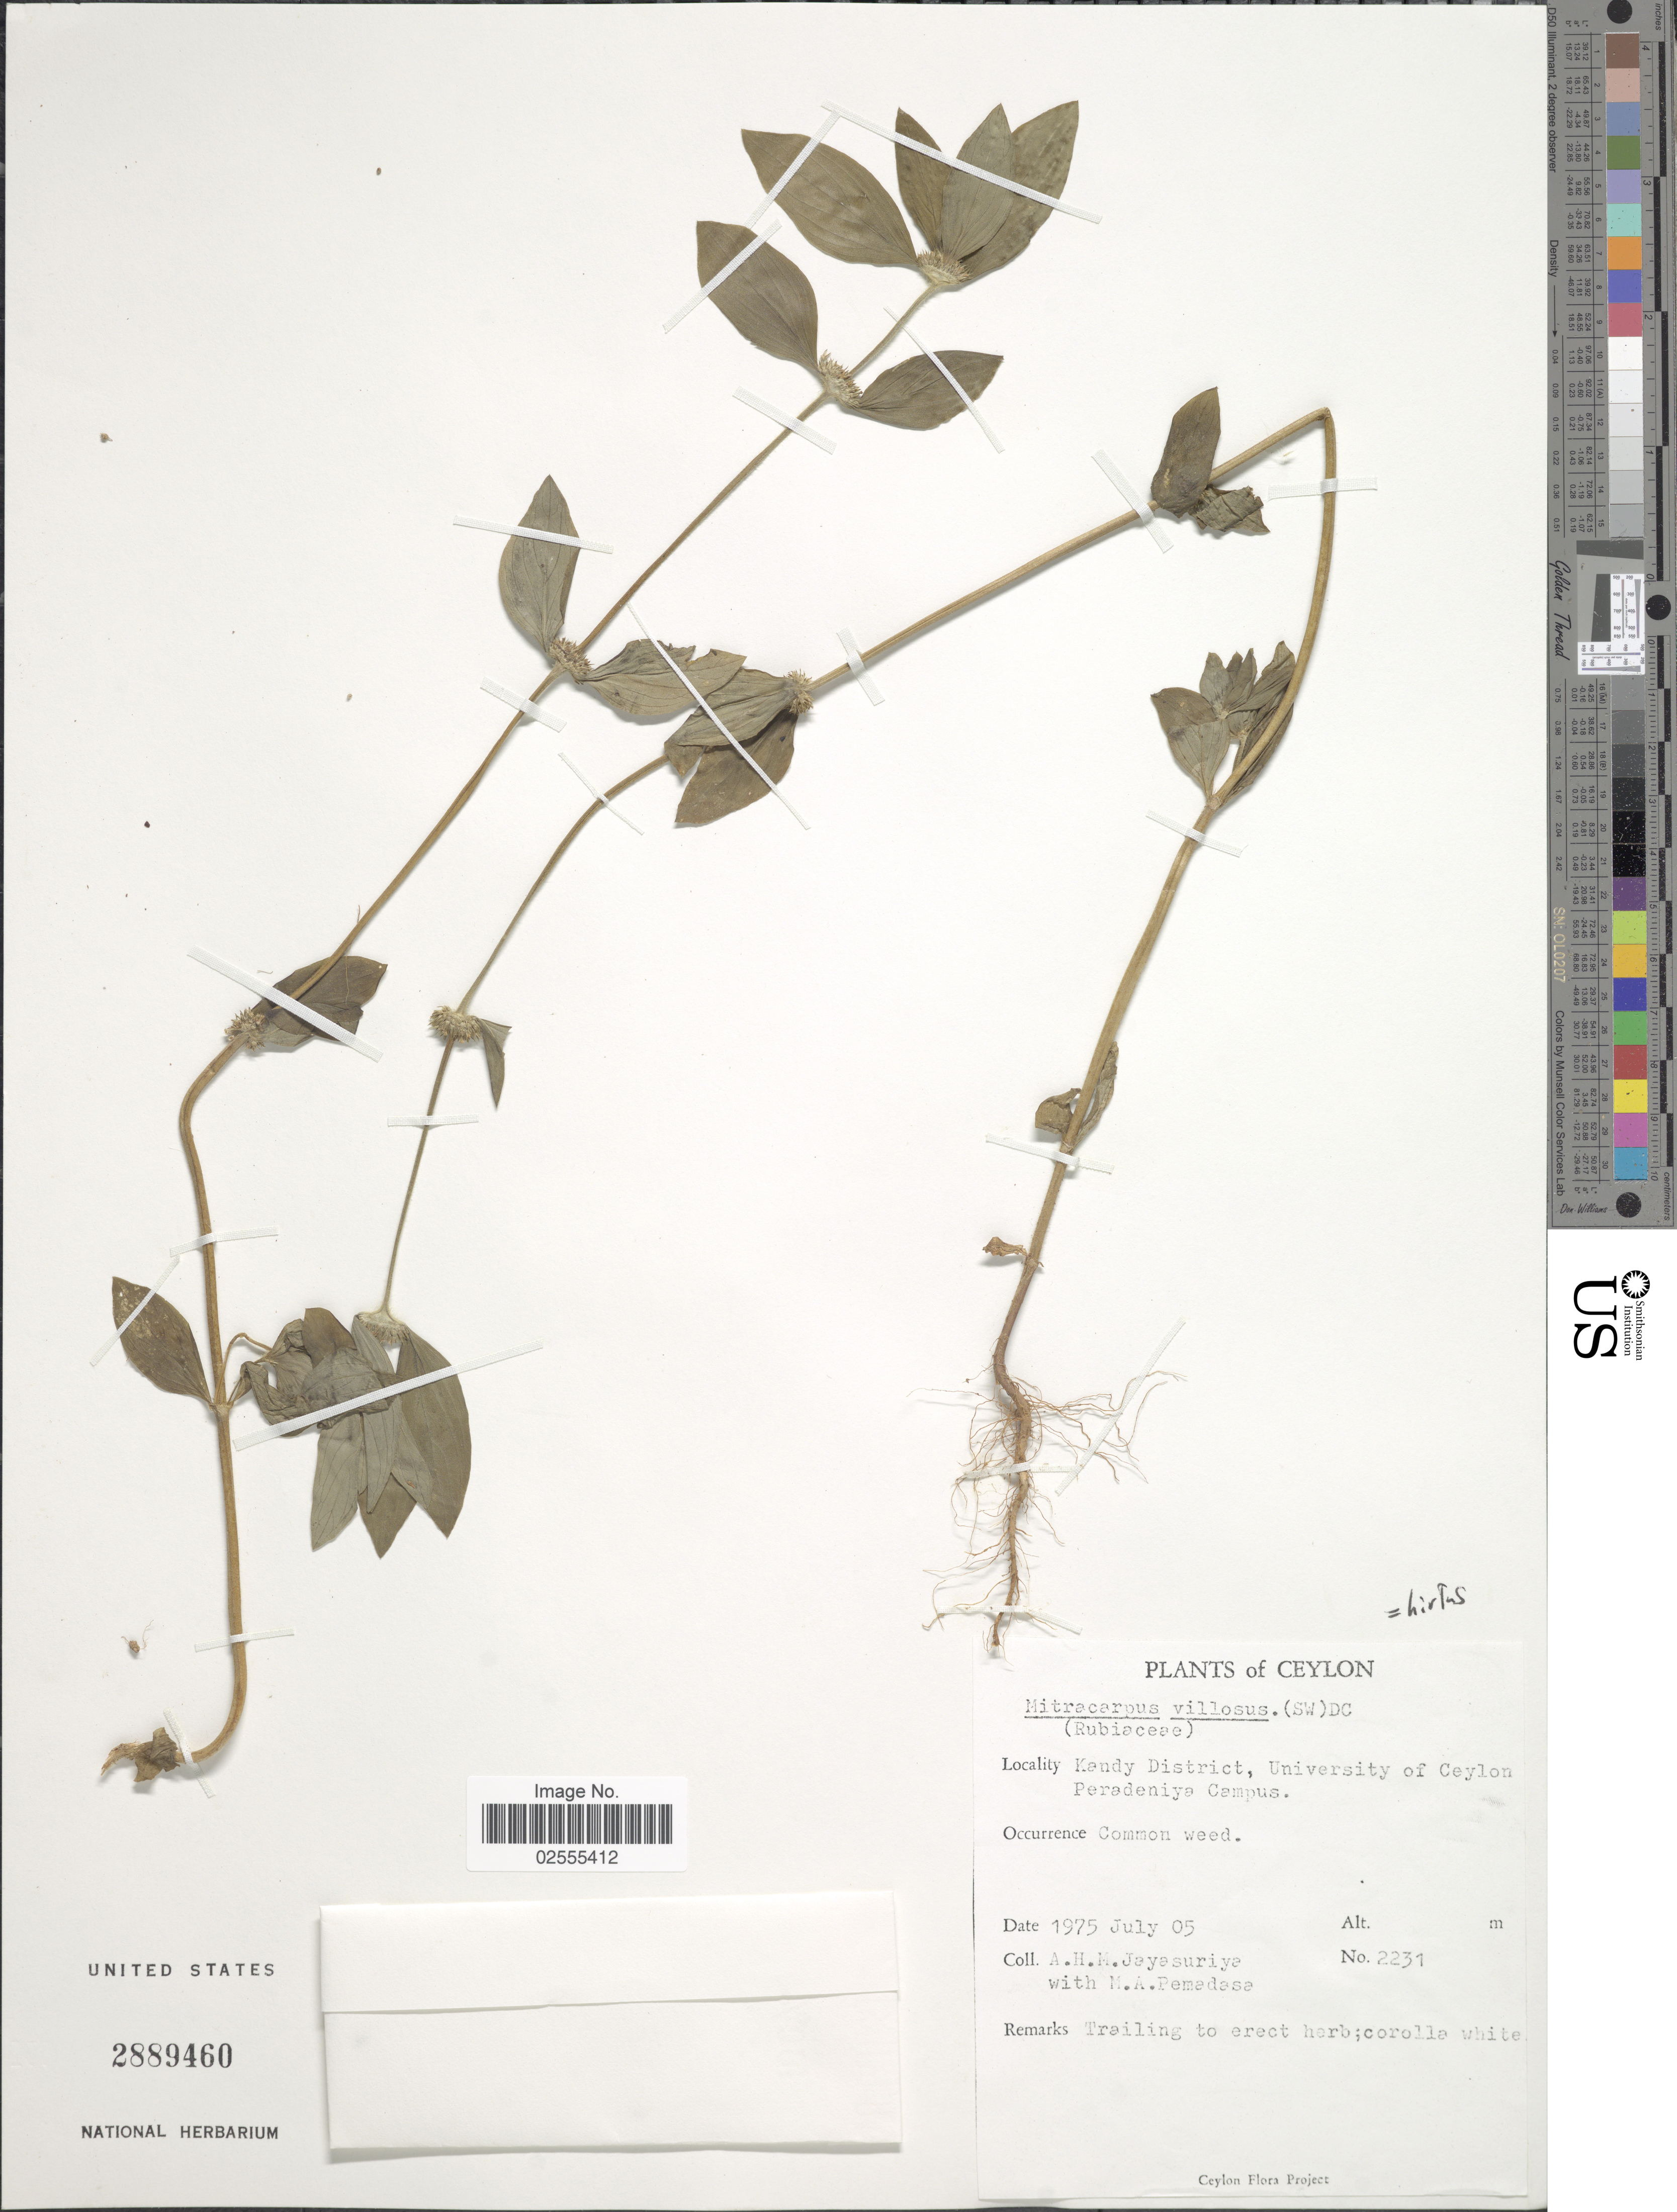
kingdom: Plantae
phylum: Tracheophyta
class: Magnoliopsida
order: Gentianales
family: Rubiaceae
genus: Mitracarpus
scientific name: Mitracarpus hirtus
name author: (L.) DC.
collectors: A. H. Jayasuriya & M. Pemadasa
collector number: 2231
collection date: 1975-07-05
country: Sri Lanka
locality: Ceylon, Kandy District, University of Ceylon Peradeniya Campus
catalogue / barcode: US 2889460